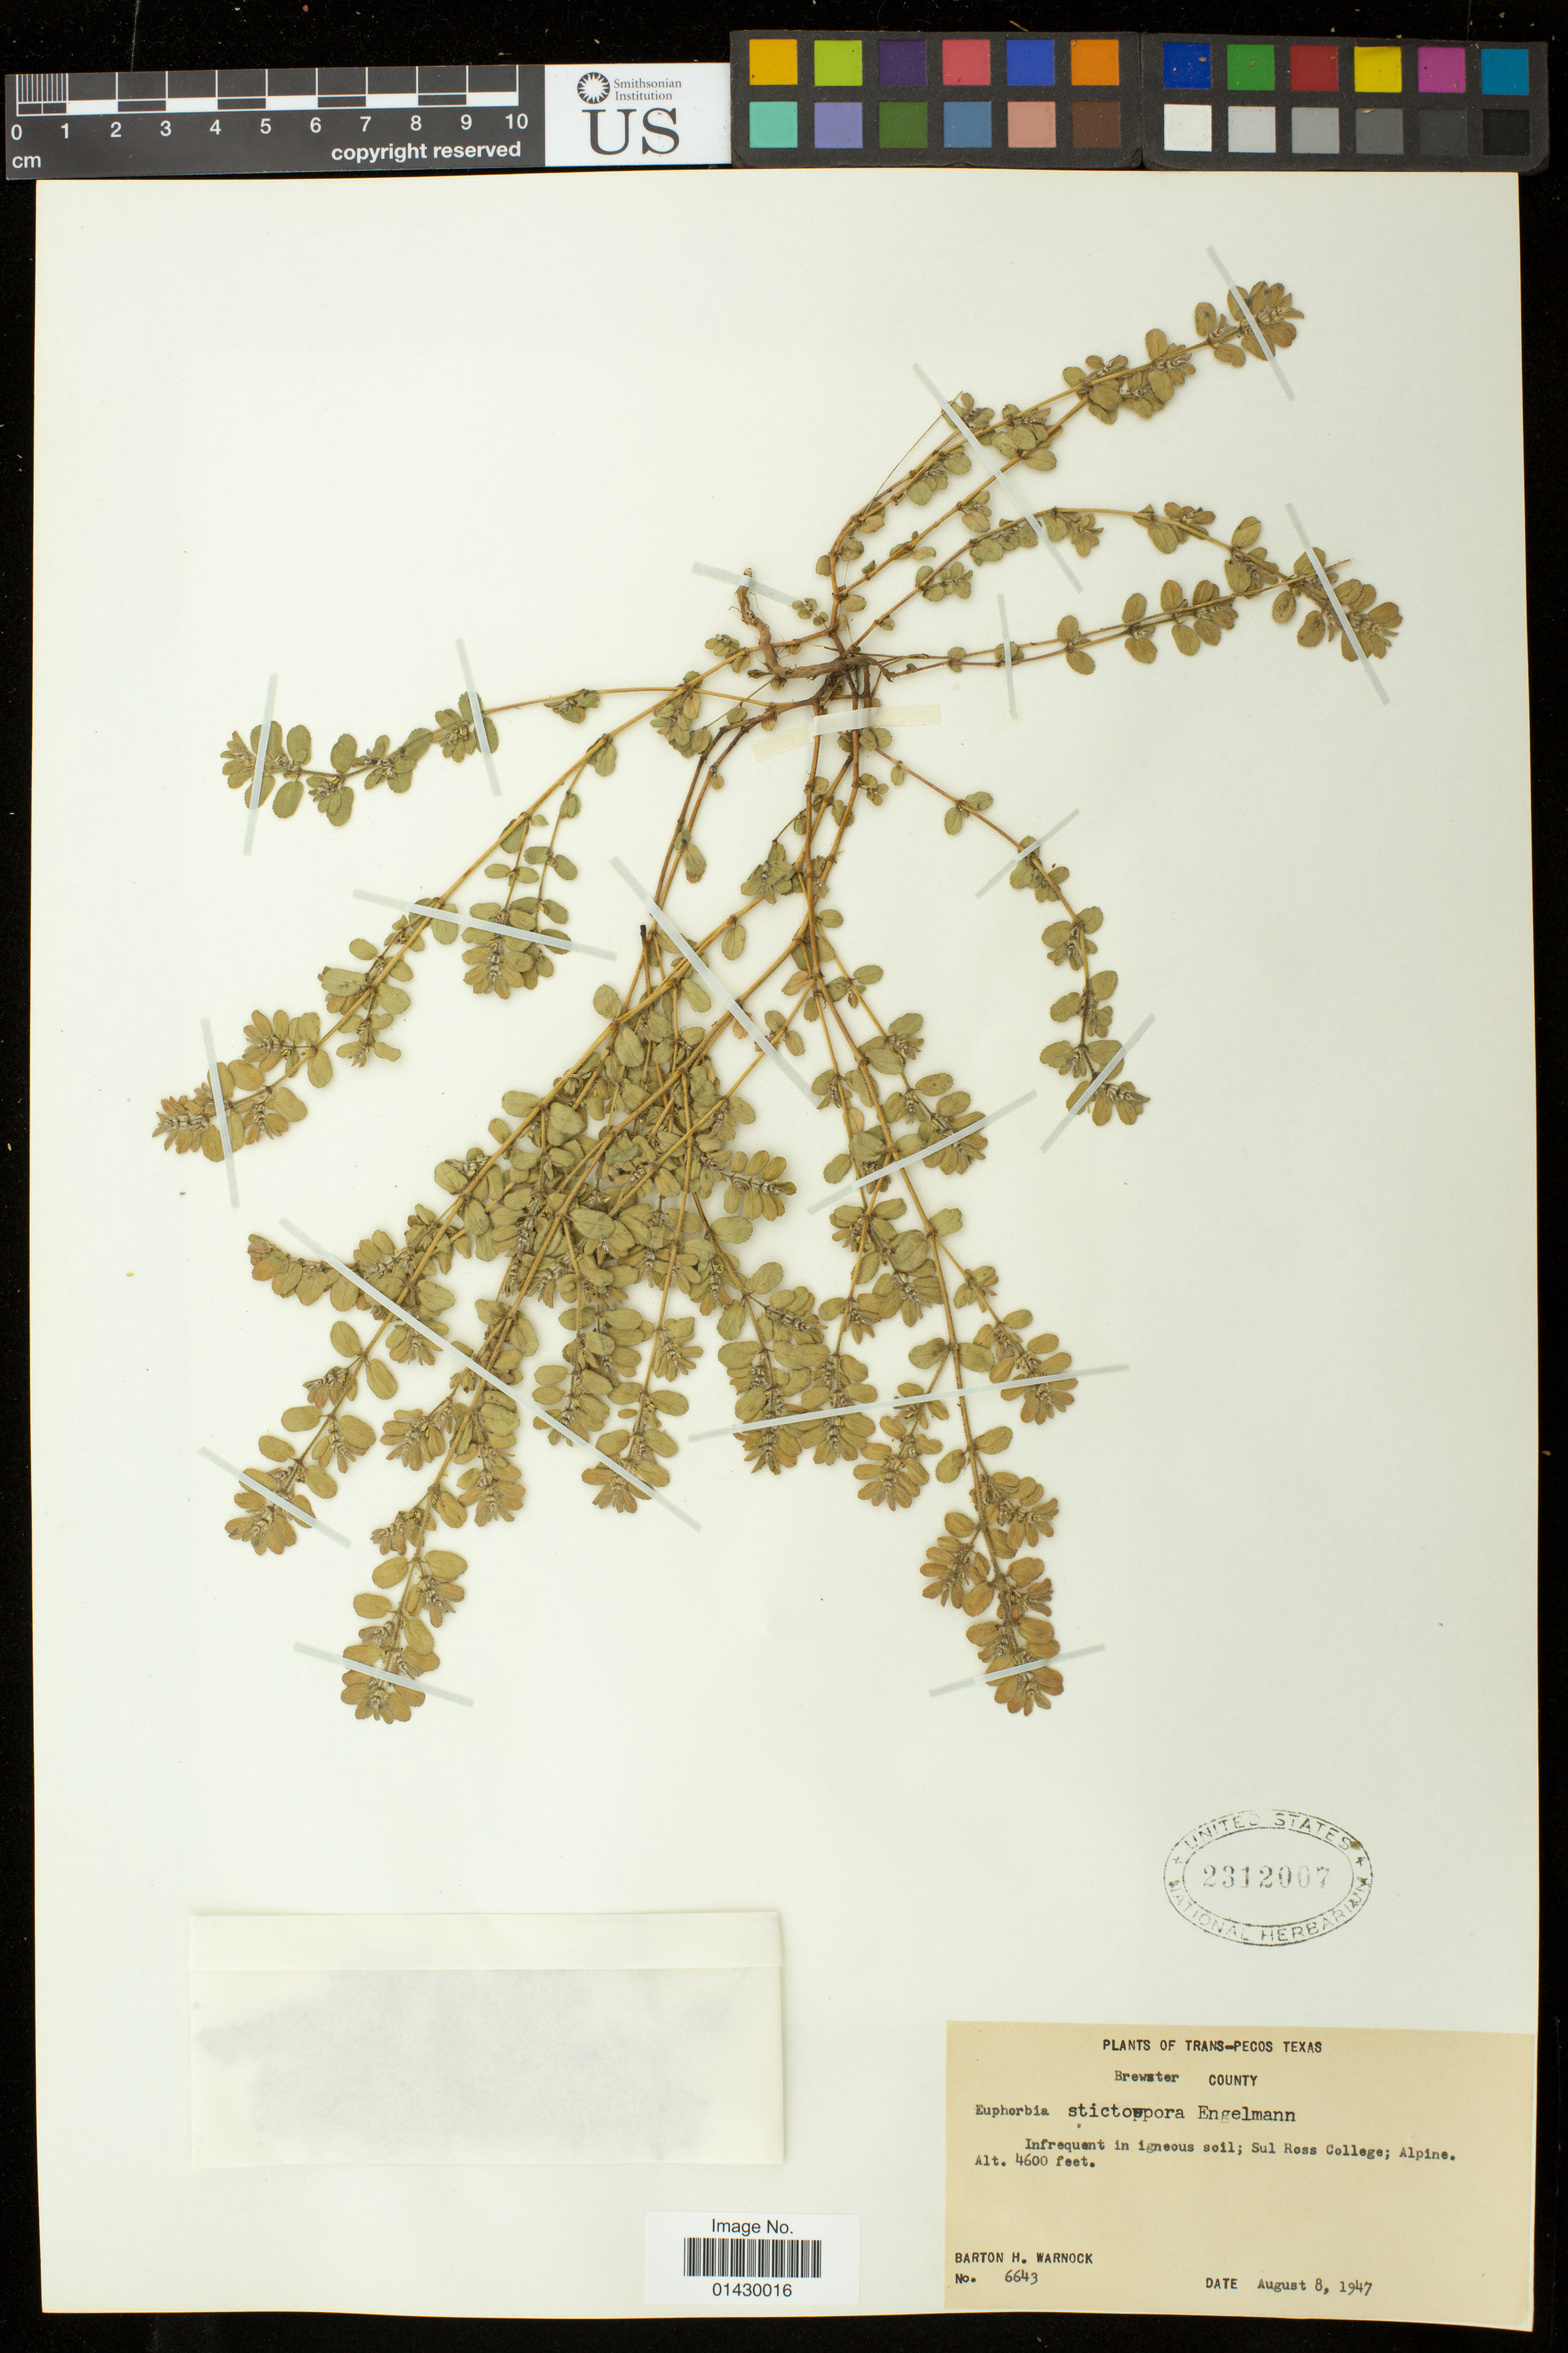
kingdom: Plantae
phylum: Tracheophyta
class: Magnoliopsida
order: Malpighiales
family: Euphorbiaceae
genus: Euphorbia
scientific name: Euphorbia stictospora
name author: Engelm.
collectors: B. H. Warnock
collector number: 6643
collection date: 1947-08-08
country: United States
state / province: Texas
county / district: Brewster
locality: Sul Ross College, Alpine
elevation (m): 1402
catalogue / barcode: US 2312007